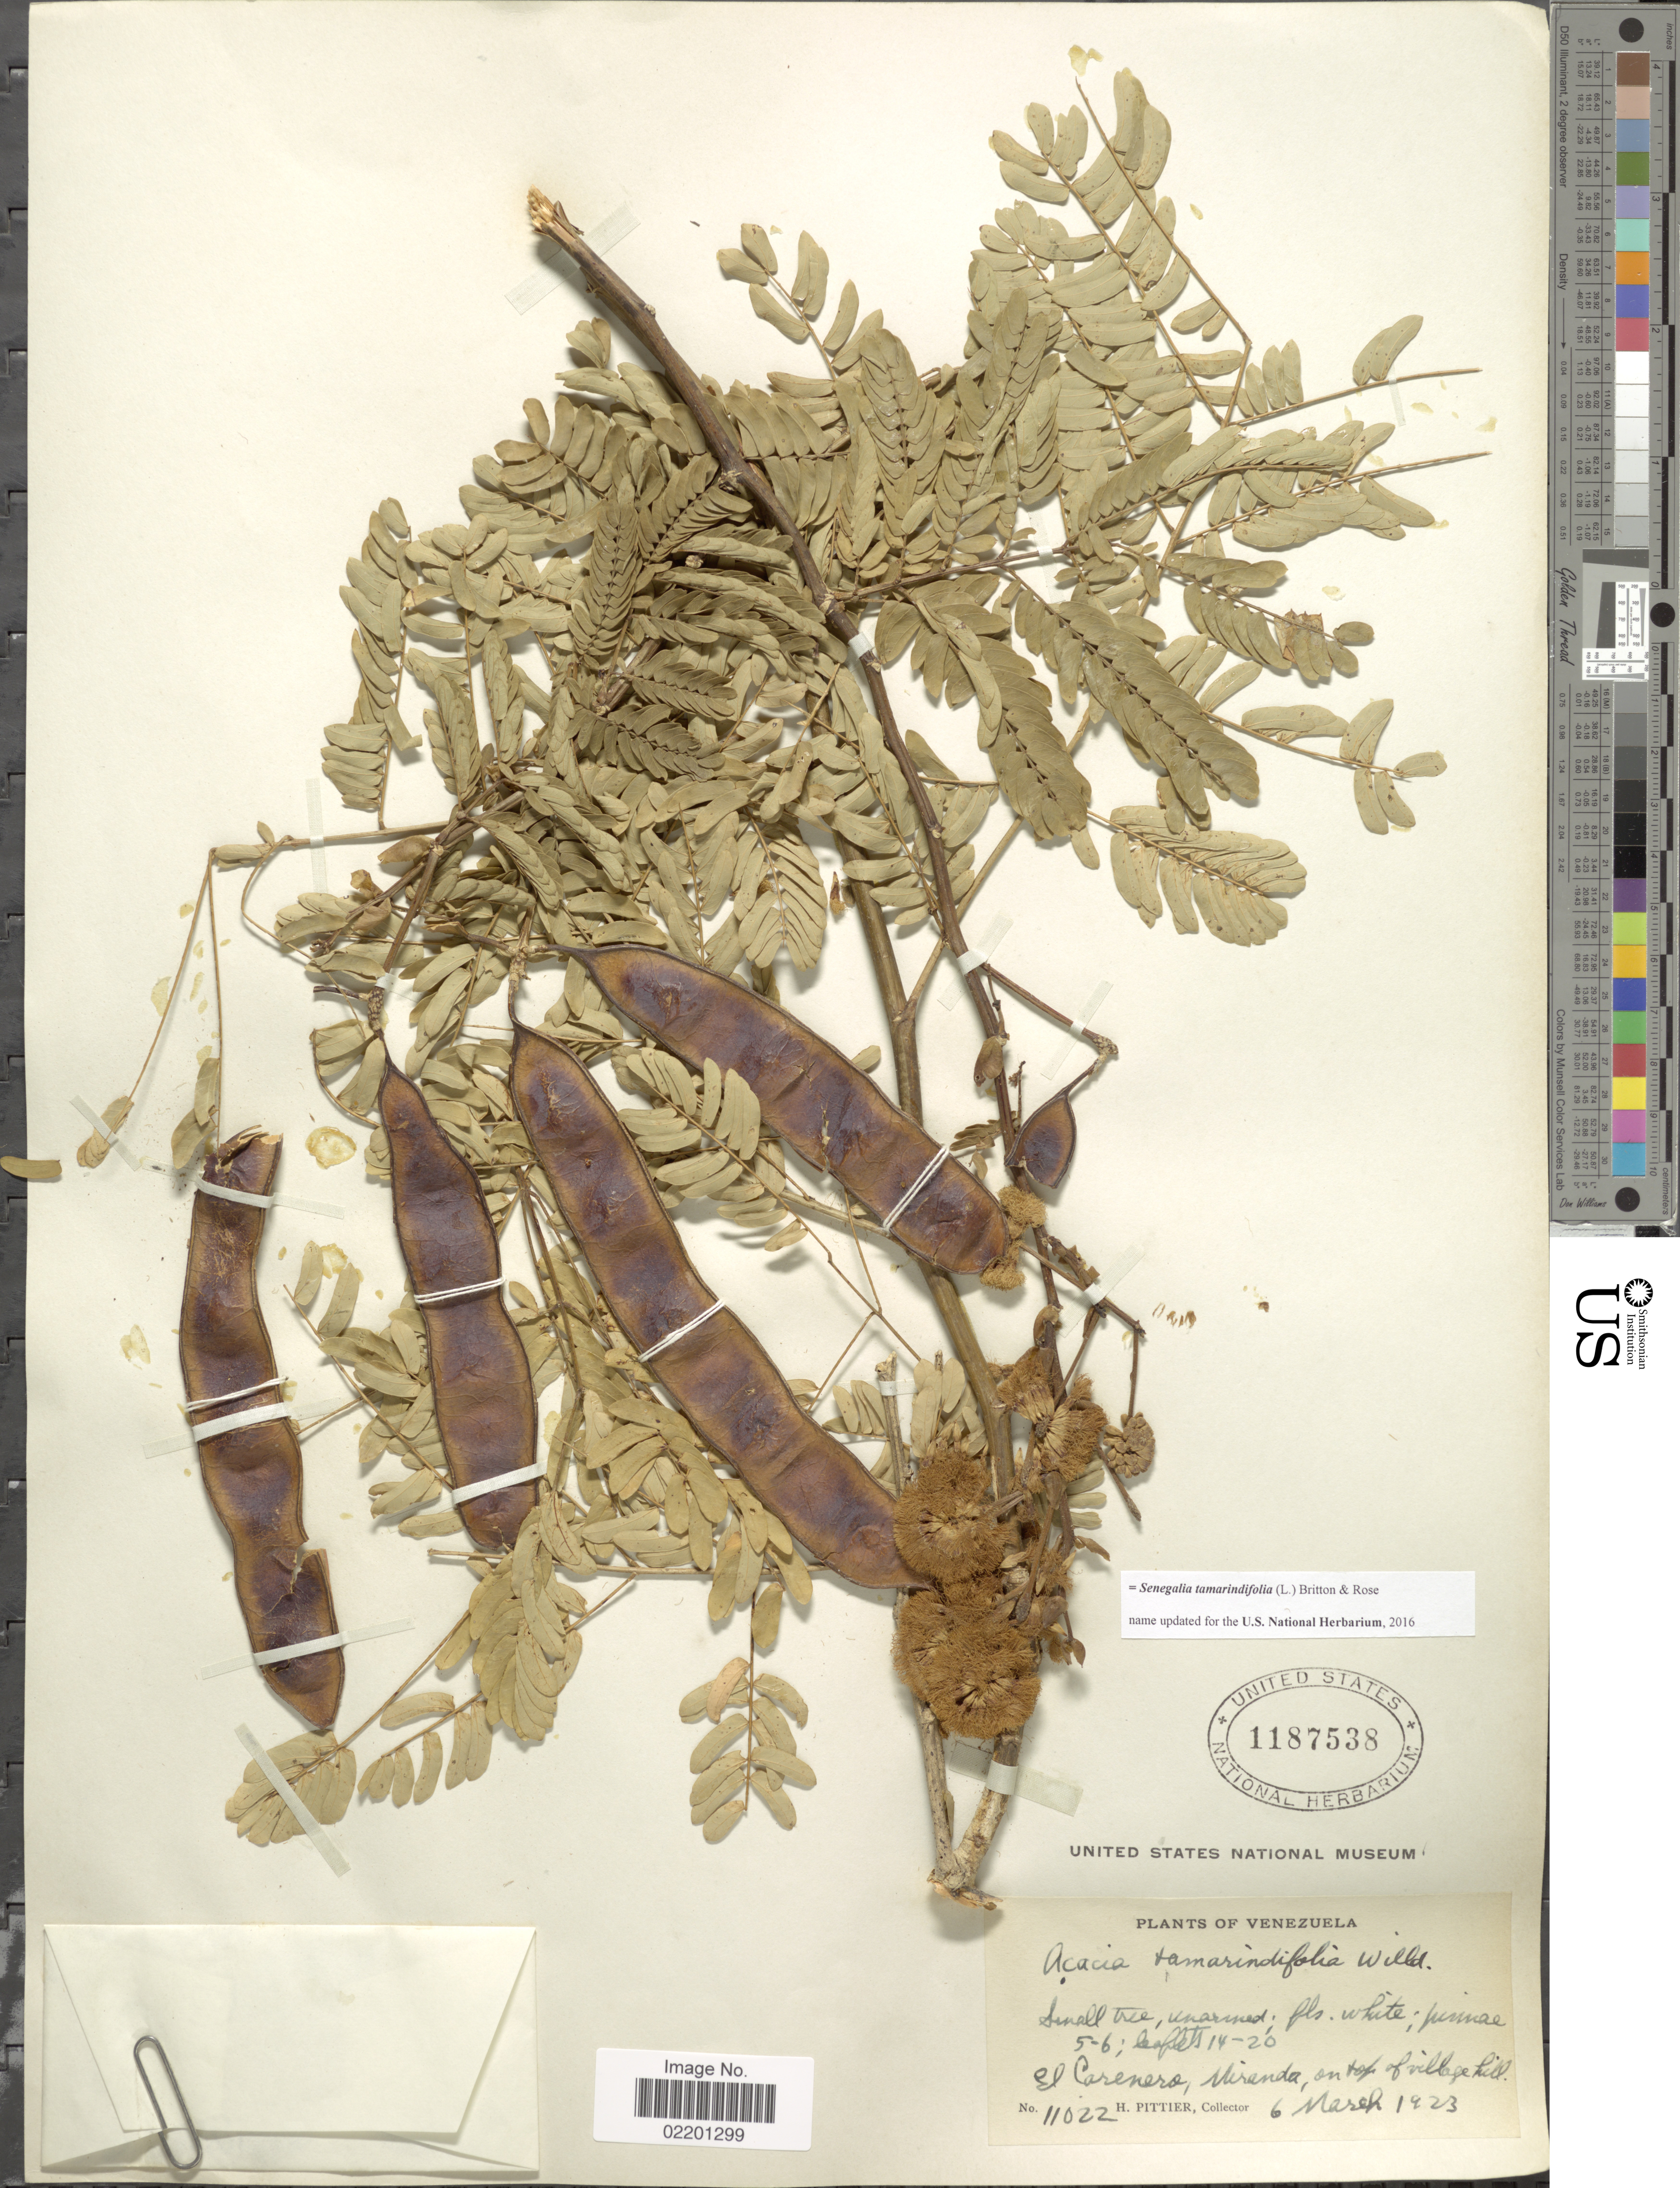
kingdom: Plantae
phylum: Tracheophyta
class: Magnoliopsida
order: Fabales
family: Fabaceae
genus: Senegalia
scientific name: Senegalia tamarindifolia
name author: (L.) Britton & Rose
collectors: H. F. Pittier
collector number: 11022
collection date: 1923-03-03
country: Venezuela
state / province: Miranda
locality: El Carenero, Miranda, on top of village hill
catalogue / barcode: US 1187538